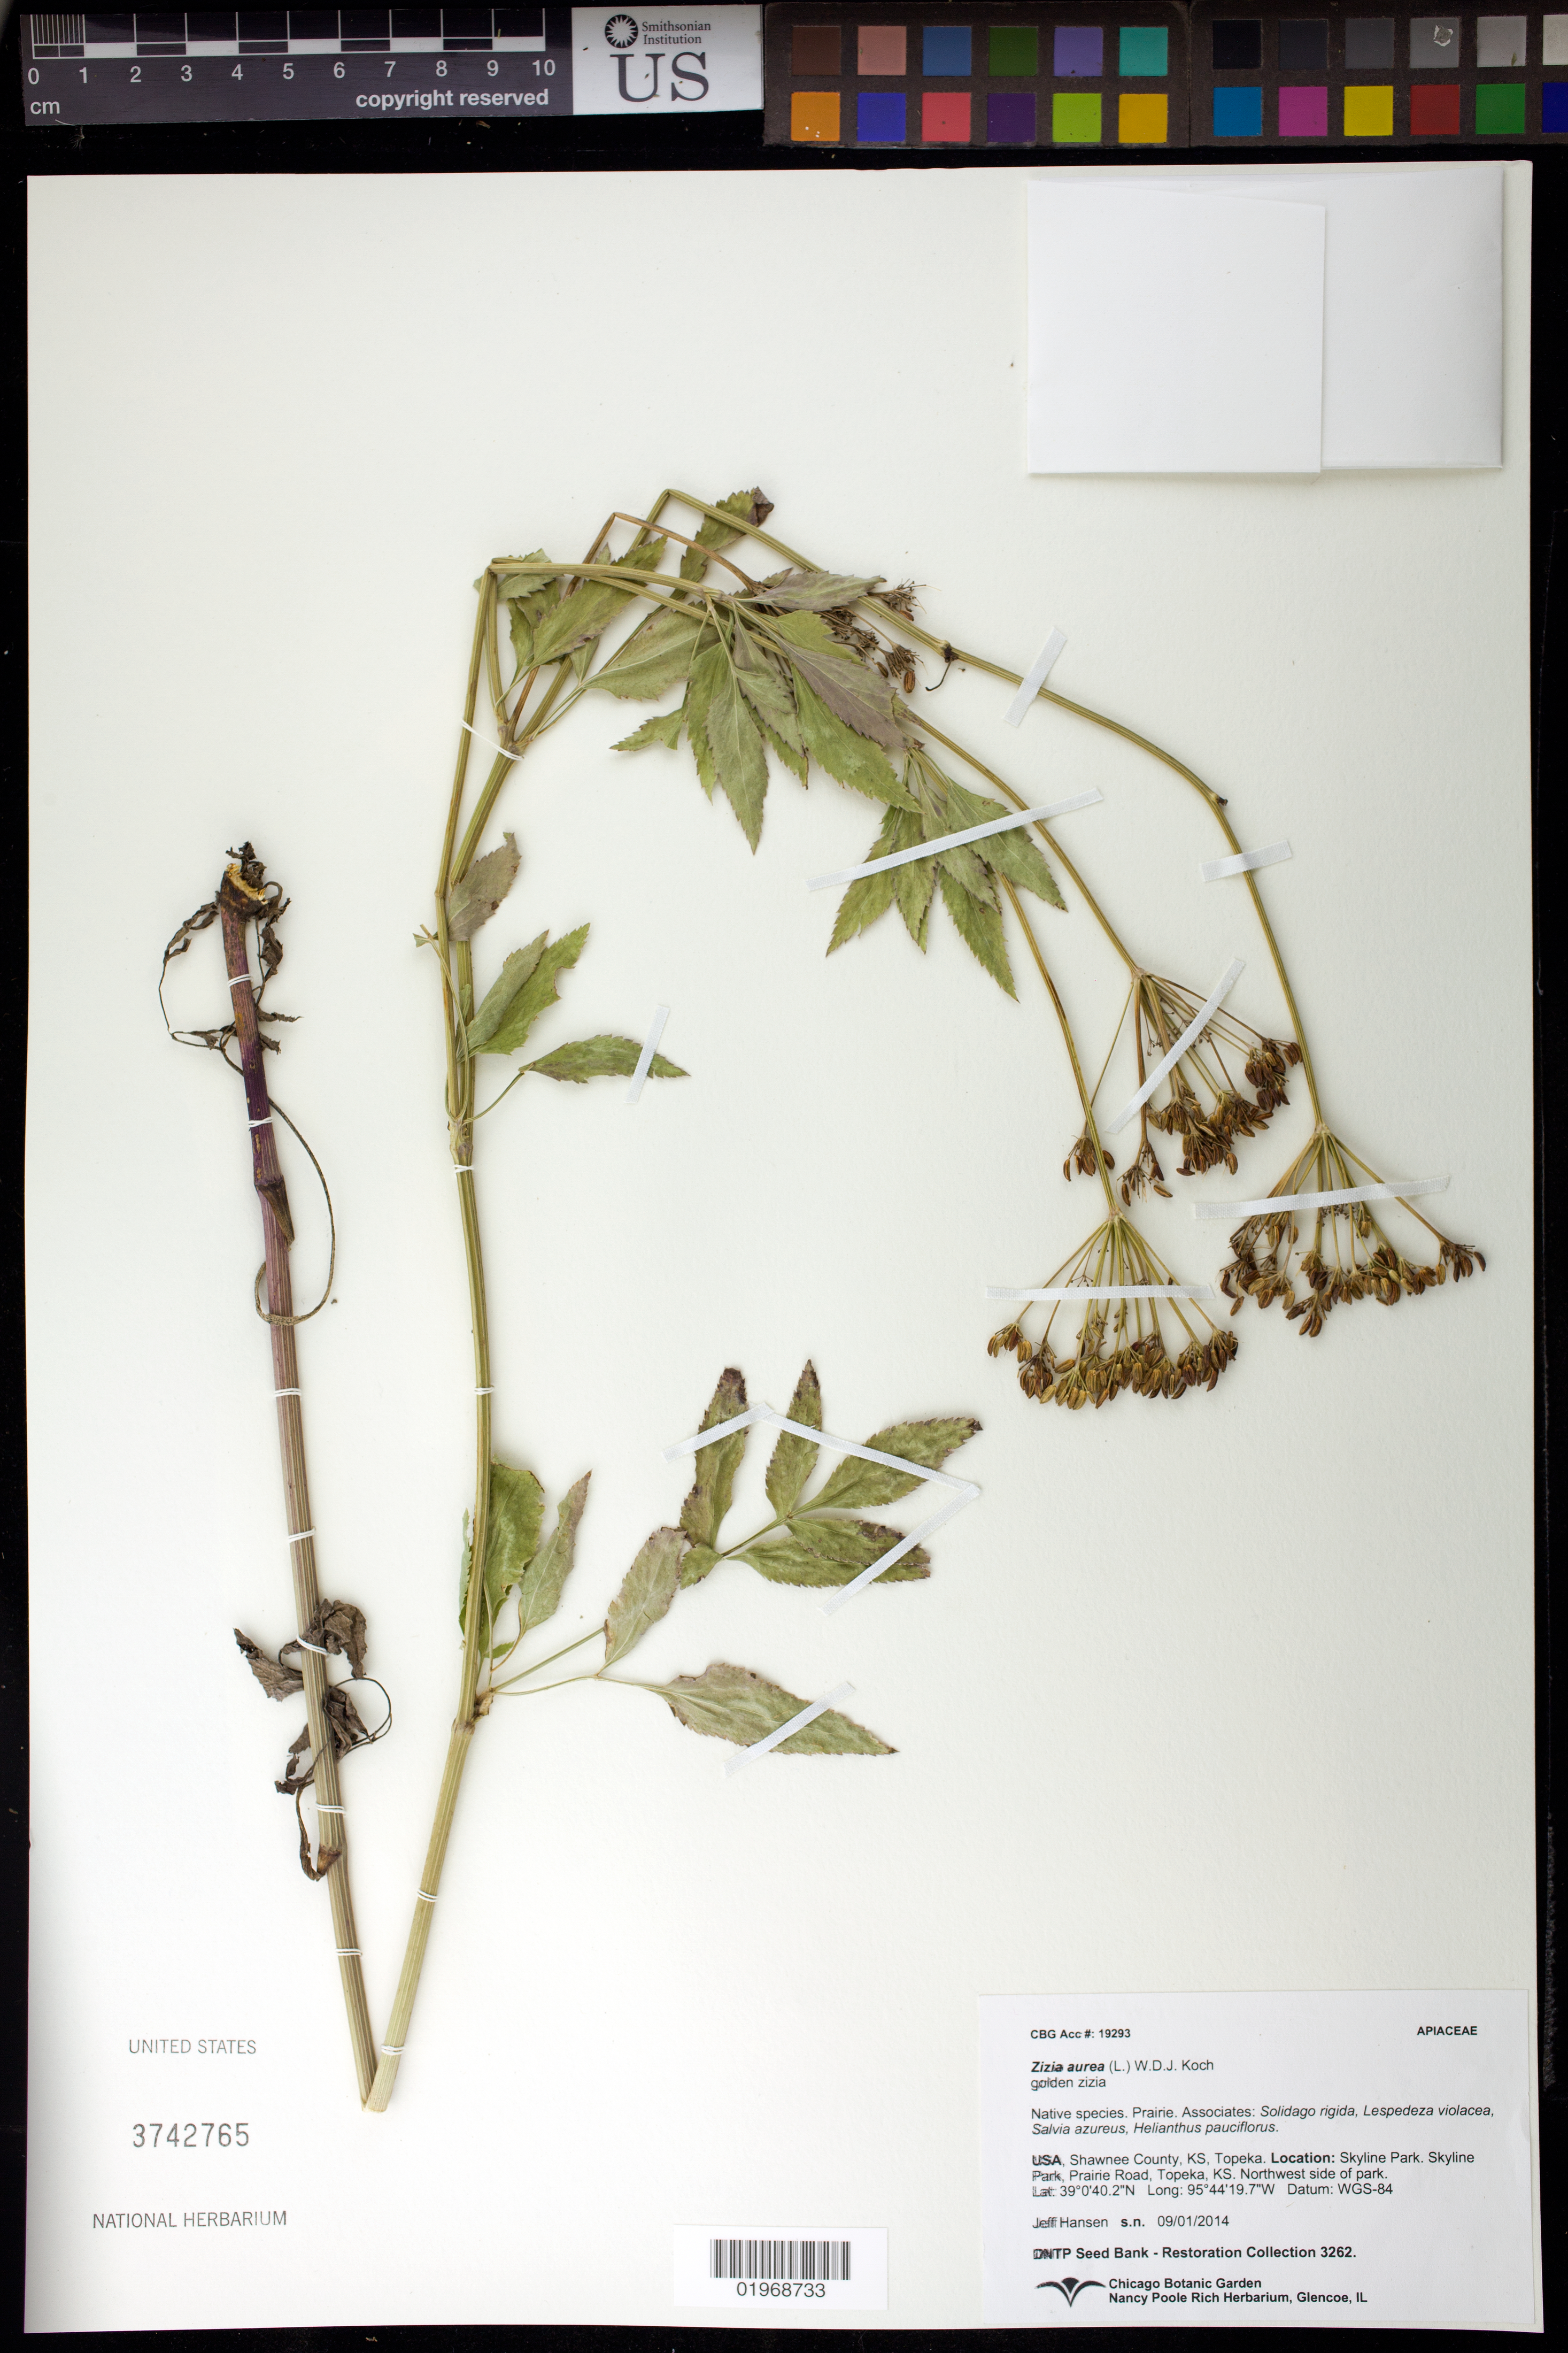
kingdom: Plantae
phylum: Tracheophyta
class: Magnoliopsida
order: Apiales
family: Apiaceae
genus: Zizia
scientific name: Zizia aurea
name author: (L.) Koch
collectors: J. Hansen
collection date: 2014-09-01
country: United States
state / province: Kansas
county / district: Shawnee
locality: Topeka. Skyline Park, Prairie Rd. NW side of park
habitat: Prairie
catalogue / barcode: US 3742765